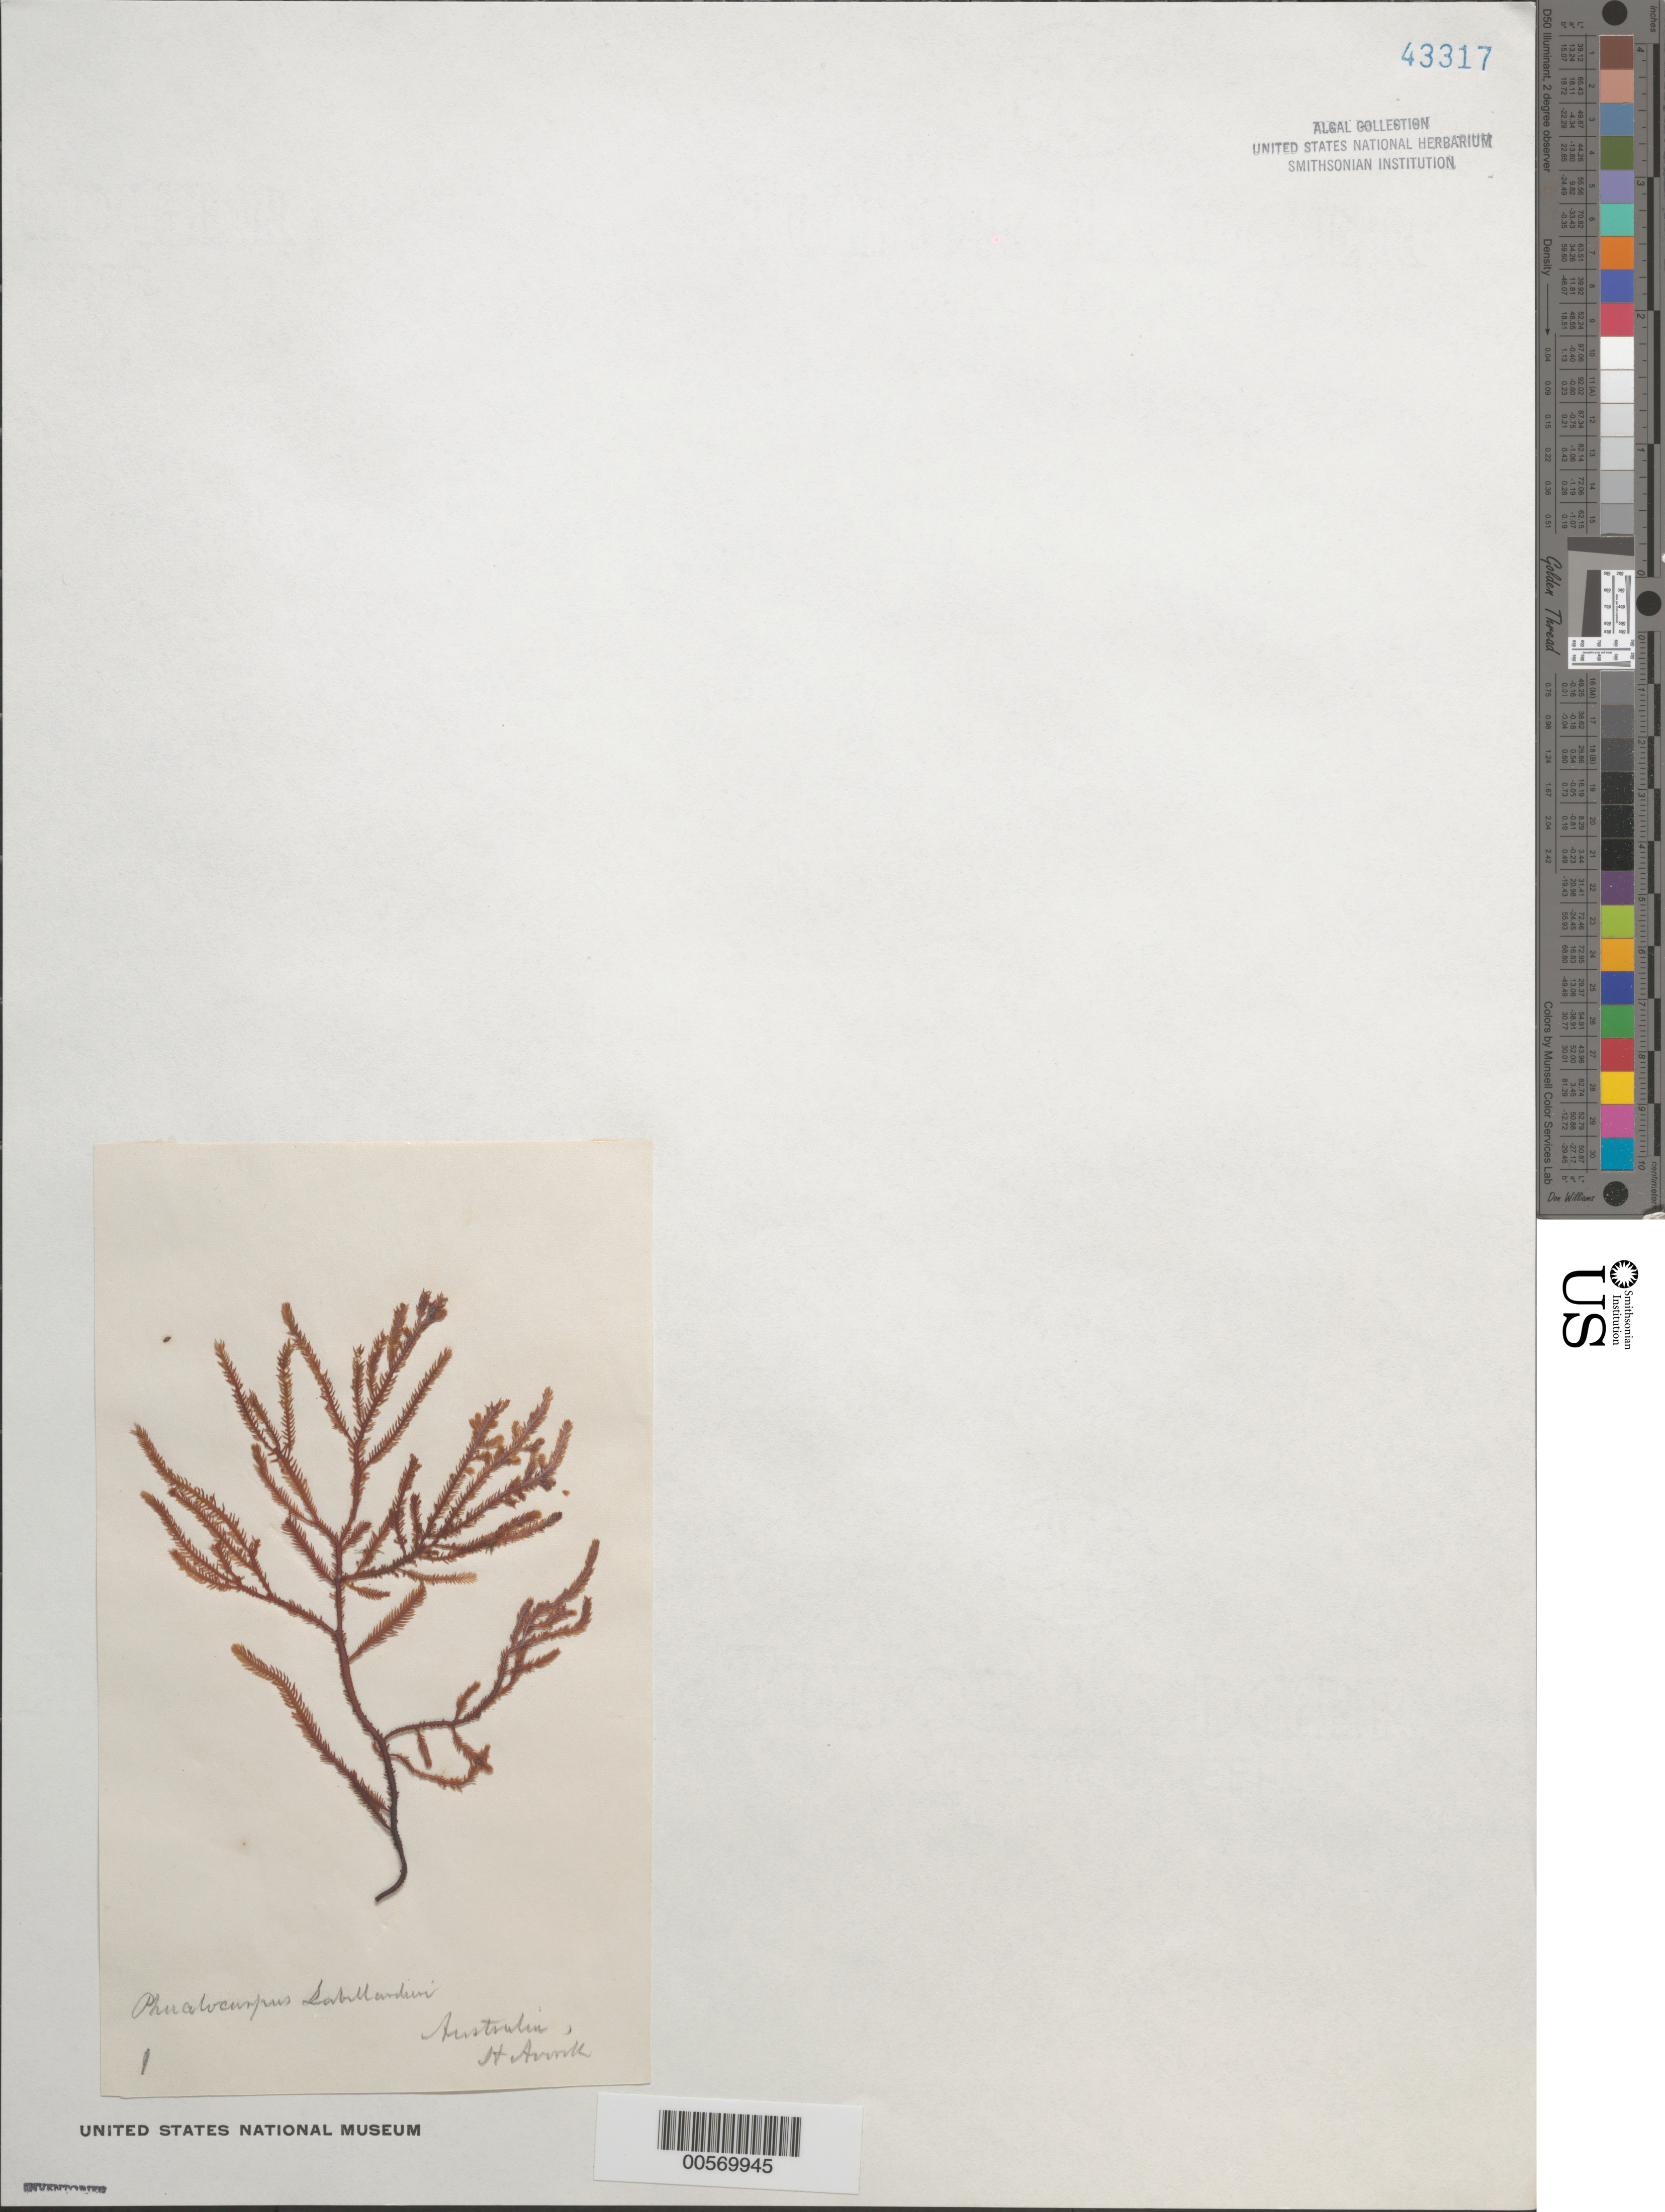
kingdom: Plantae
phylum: Rhodophyta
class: Florideophyceae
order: Gigartinales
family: Phacelocarpaceae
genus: Phacelocarpus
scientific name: Phacelocarpus peperocarpos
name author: (Poir.) M.J. Wynne et al.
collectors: H. Averill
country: Australia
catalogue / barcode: US 43317